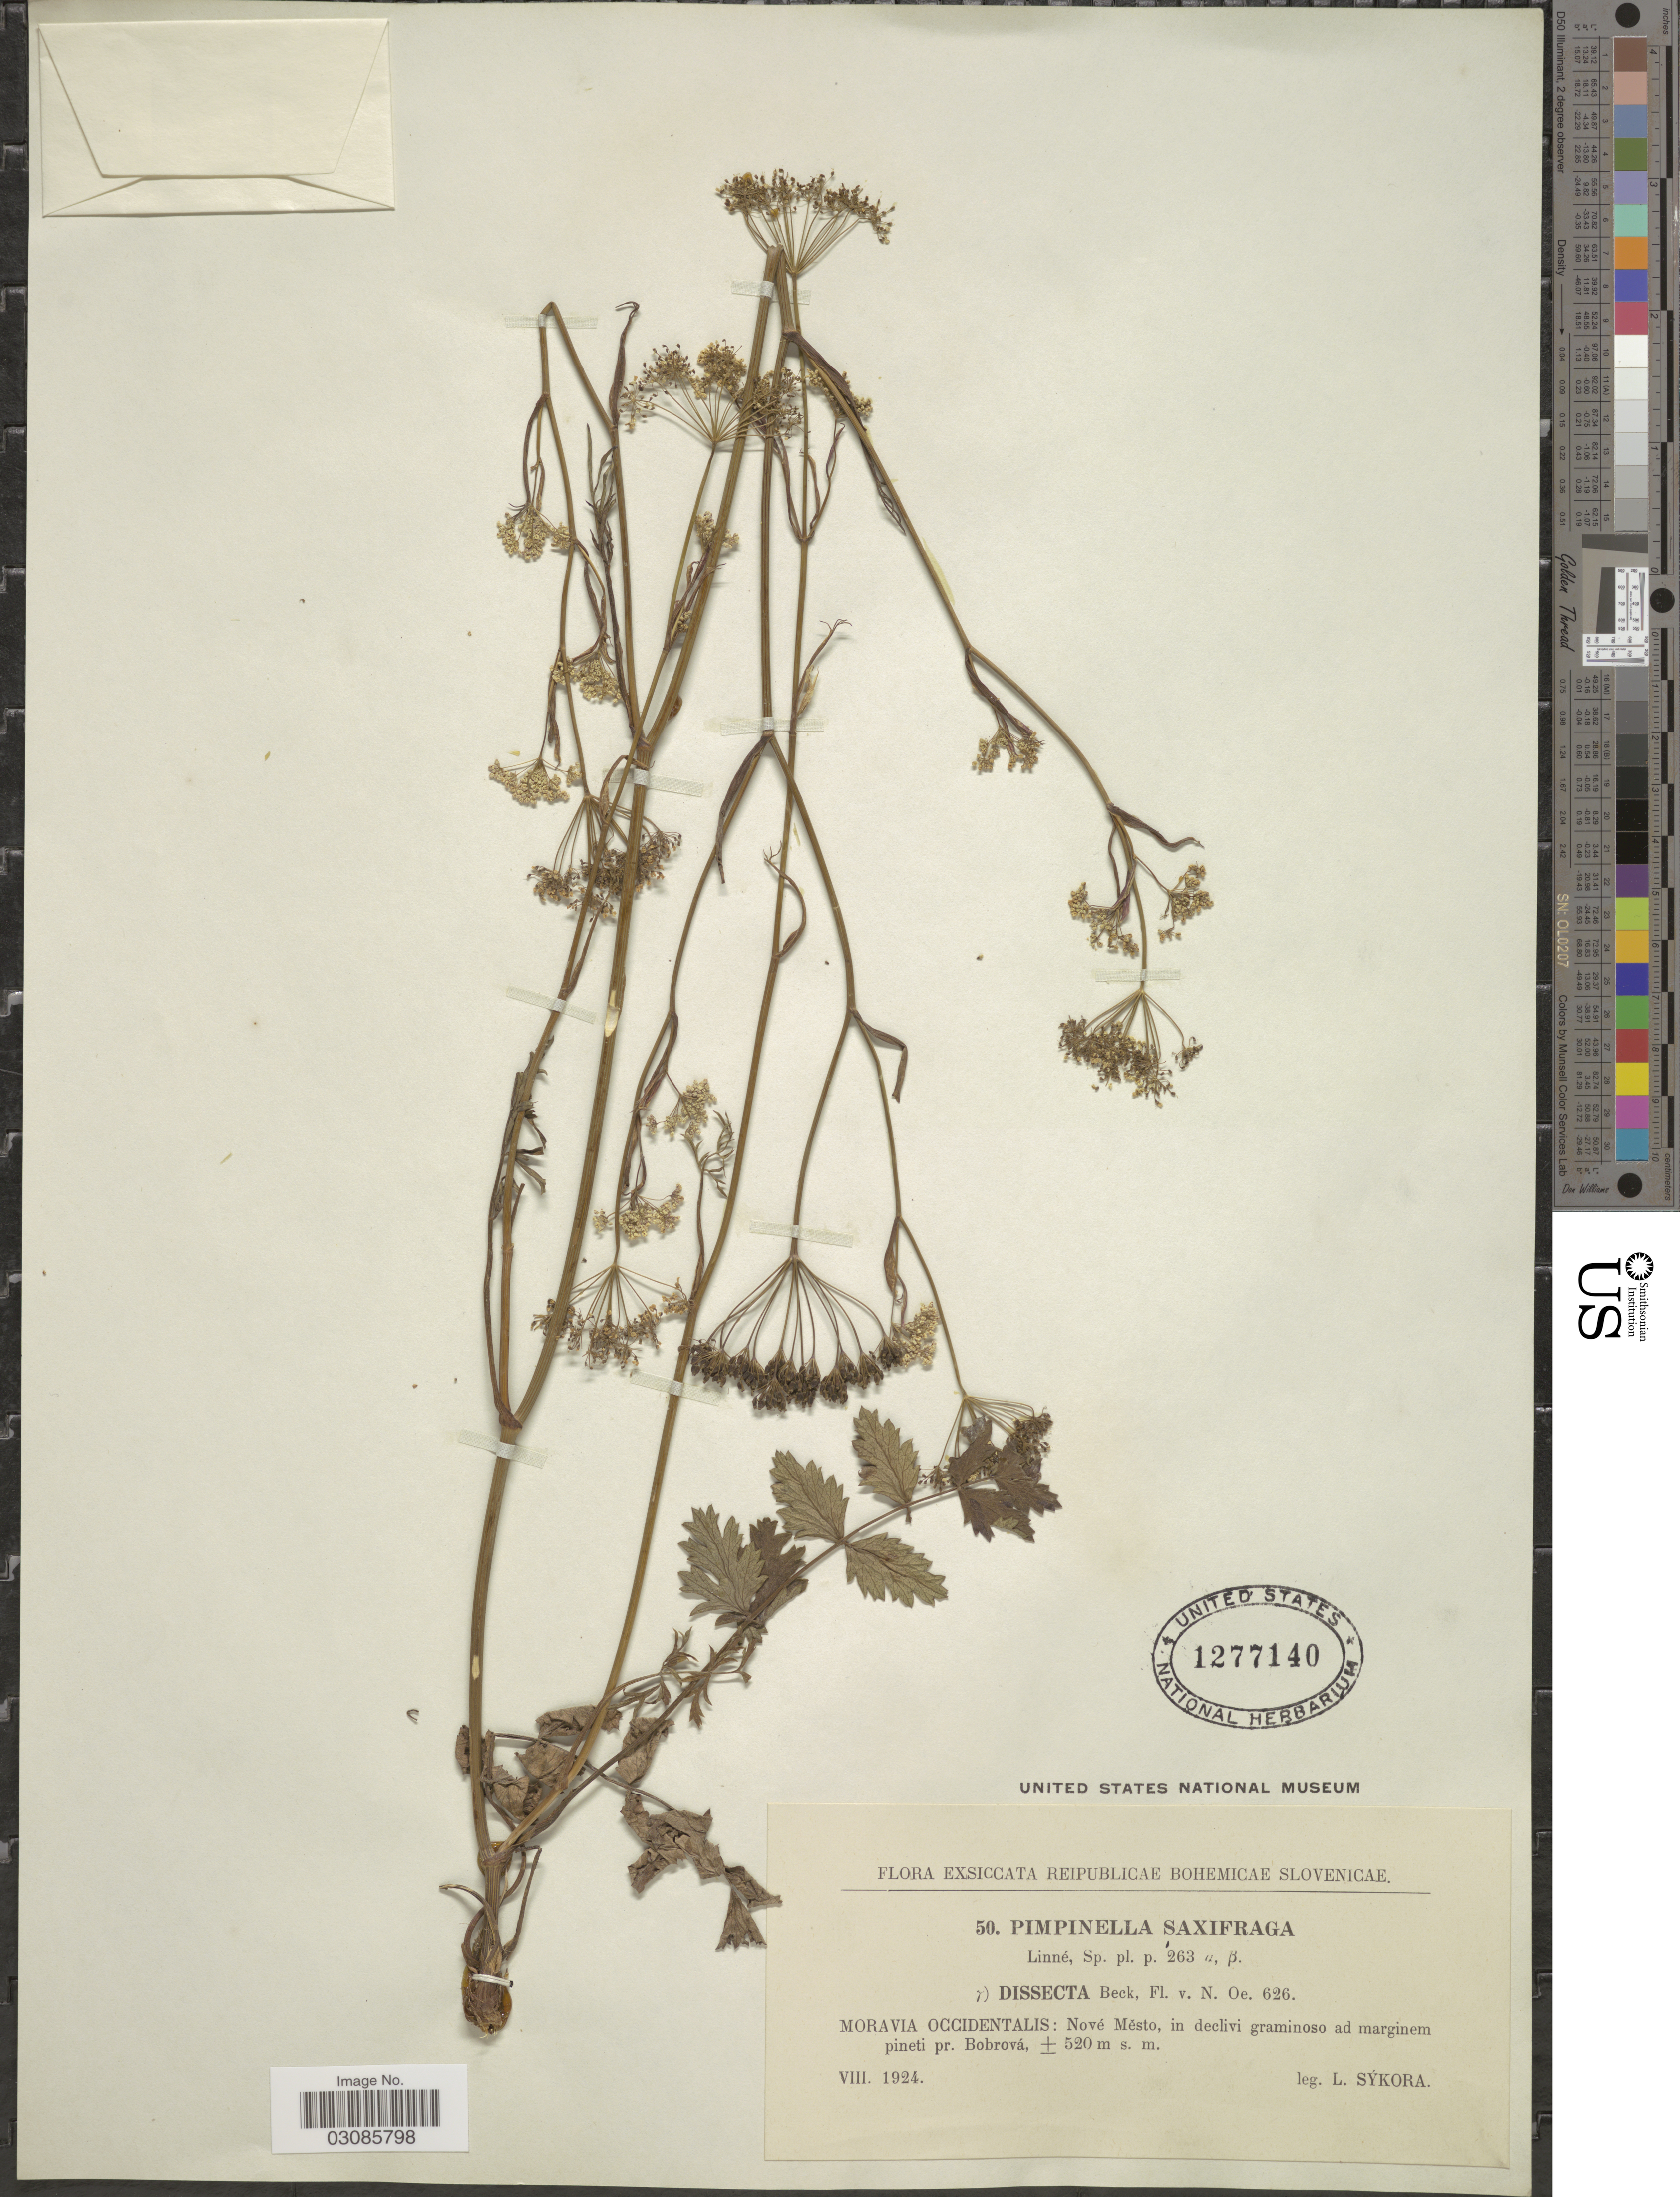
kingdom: Plantae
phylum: Tracheophyta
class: Magnoliopsida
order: Apiales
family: Apiaceae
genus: Pimpinella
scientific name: Pimpinella saxifraga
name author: L.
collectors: L. Sykora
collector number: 50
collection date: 1924-08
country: Czechia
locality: Reipublicae Bohemicae Slovenicae. Moravia Occidentalis: Nové Mĕsto, in declivi graminoso ad marginem pineti pr. Bobrová.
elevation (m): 520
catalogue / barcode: US 1277140